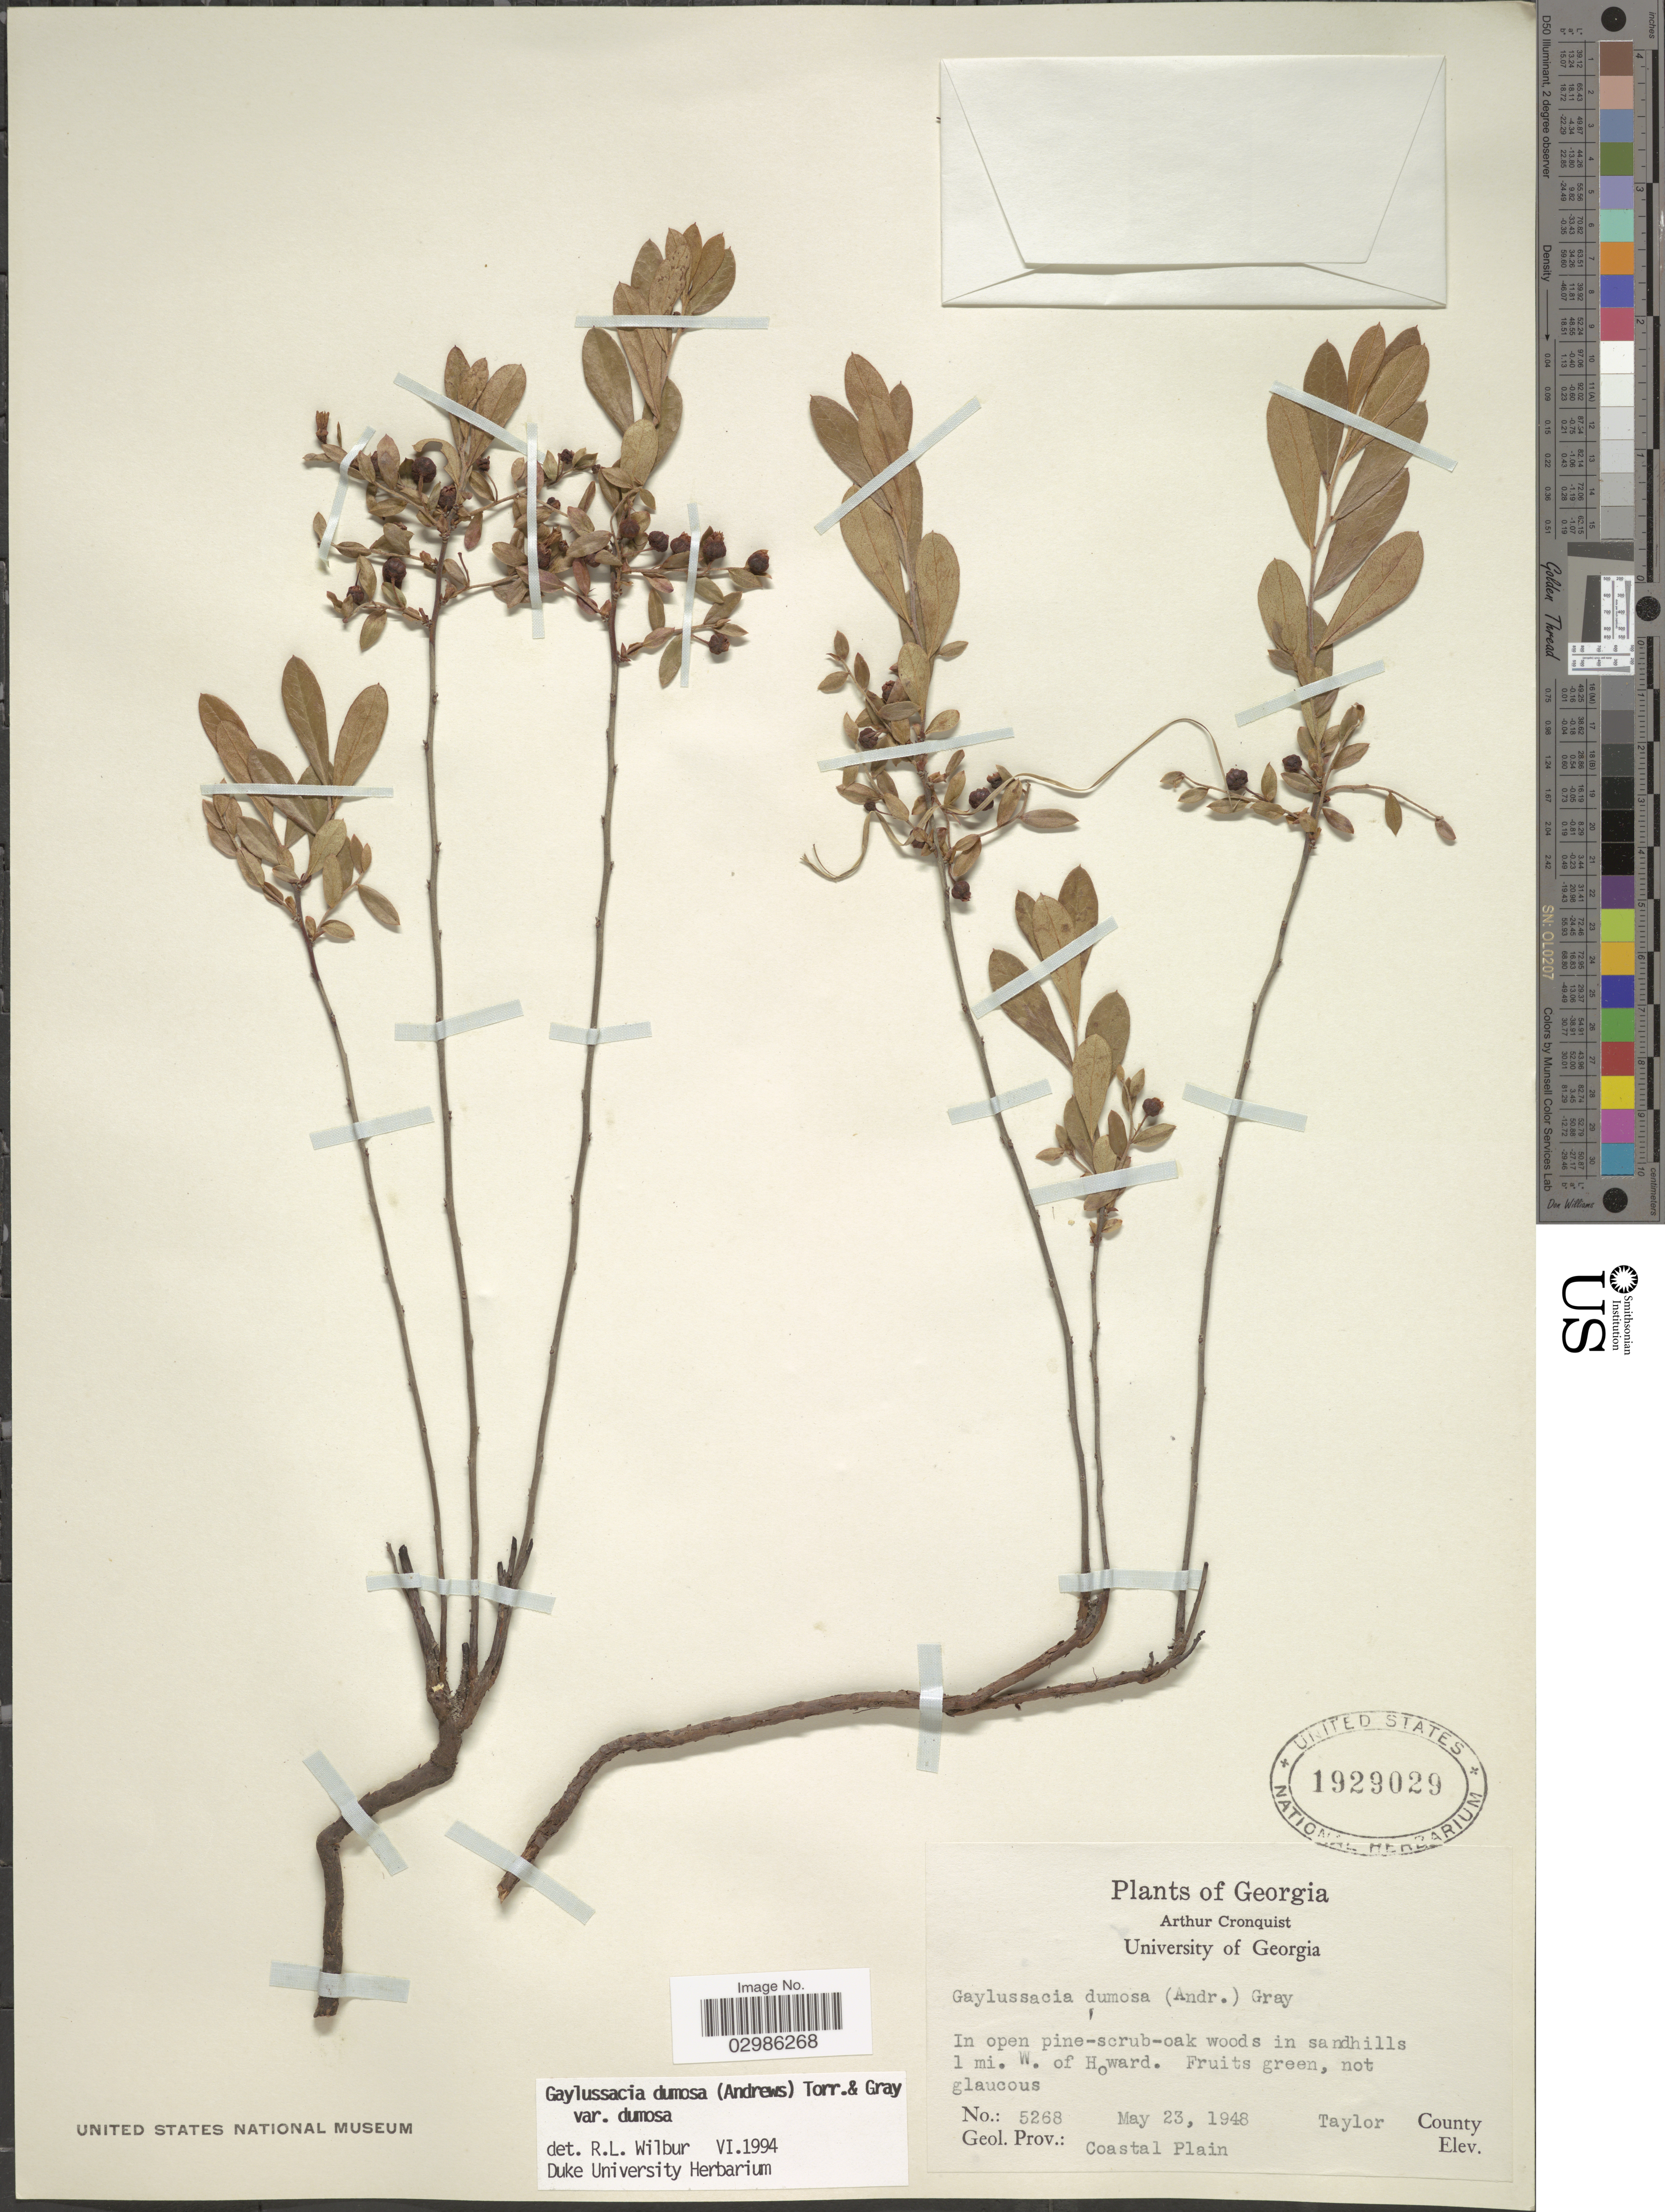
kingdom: Plantae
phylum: Tracheophyta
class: Magnoliopsida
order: Ericales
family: Ericaceae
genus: Gaylussacia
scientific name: Gaylussacia dumosa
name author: (Andrews) Torr. & A. Gray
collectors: A. J. Cronquist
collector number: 5268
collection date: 1948-05-23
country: United States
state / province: Georgia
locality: In open pine-scrub-oak woods in sandhills 1 mi. W. of Howard. Taylor County.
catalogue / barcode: US 1929029